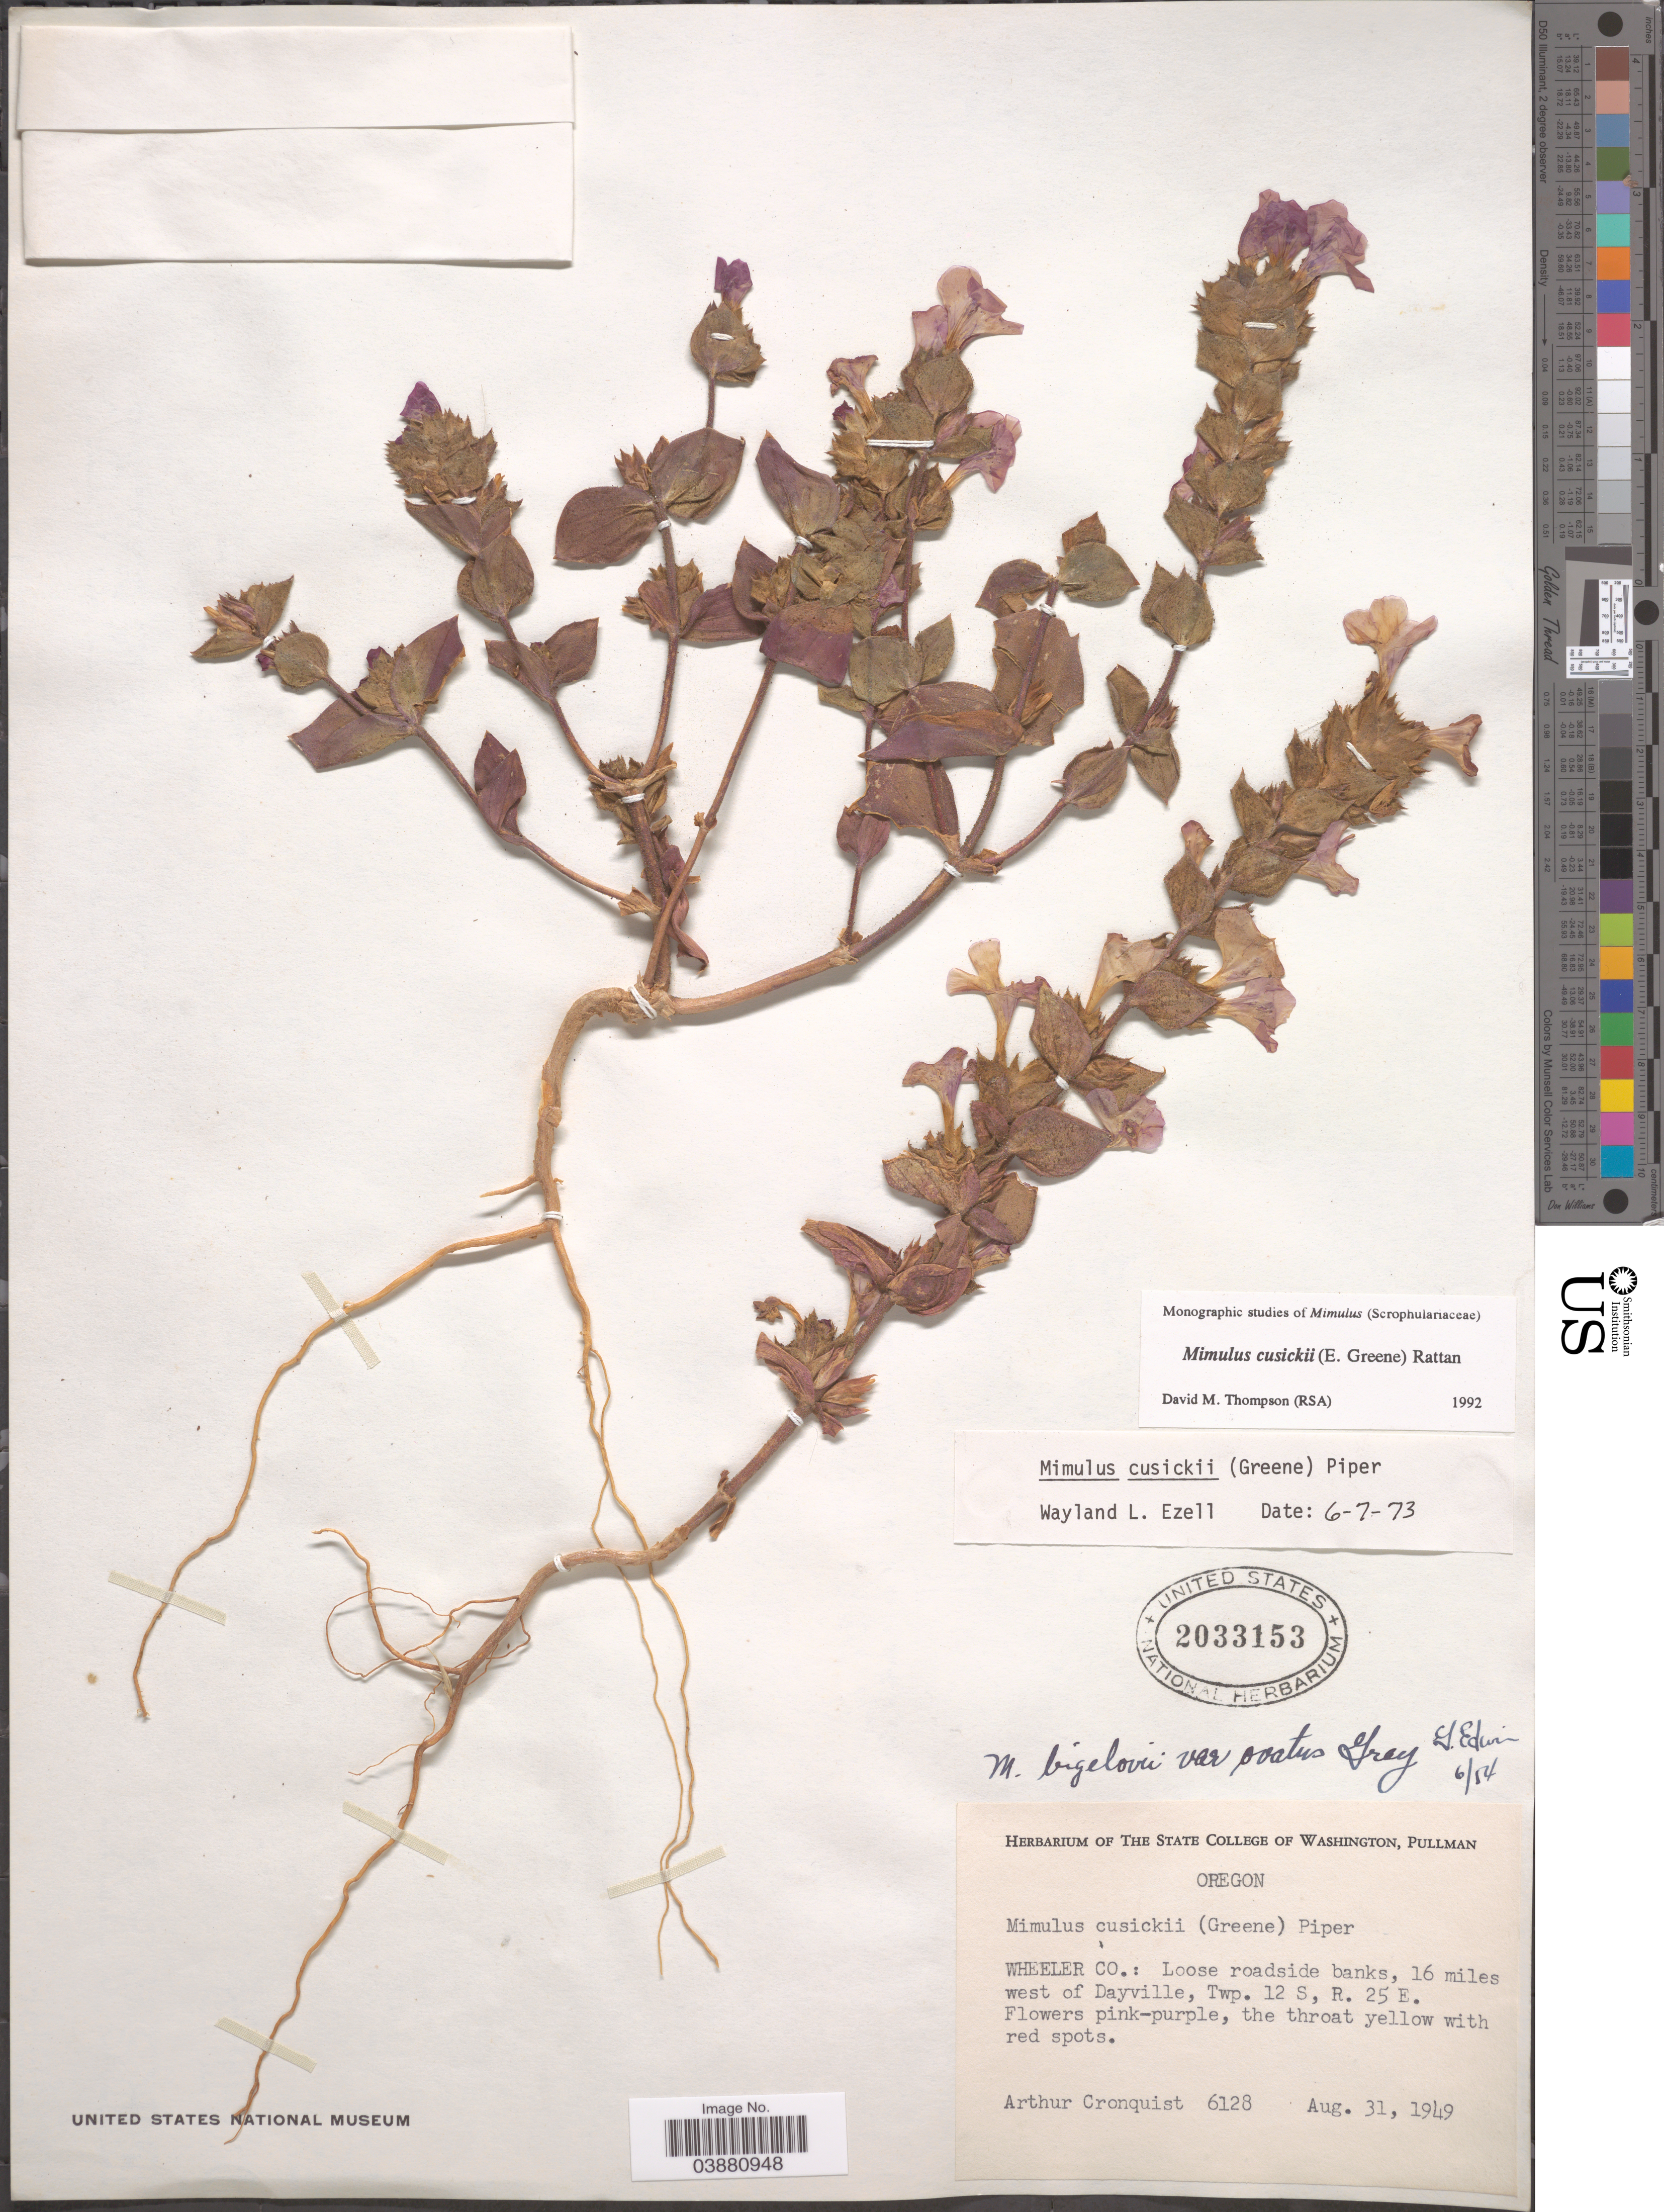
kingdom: Plantae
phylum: Tracheophyta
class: Magnoliopsida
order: Lamiales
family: Phrymaceae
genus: Mimulus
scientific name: Mimulus cusickii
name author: (Greene) Piper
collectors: A. J. Cronquist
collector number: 6128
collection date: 1949-08-31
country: United States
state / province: Oregon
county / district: Wheeler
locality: Wheeler Co.: Loose roadside banks, 16 miles west of Dayville, Twp. 12 S, R. 25 E.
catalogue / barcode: US 2033153